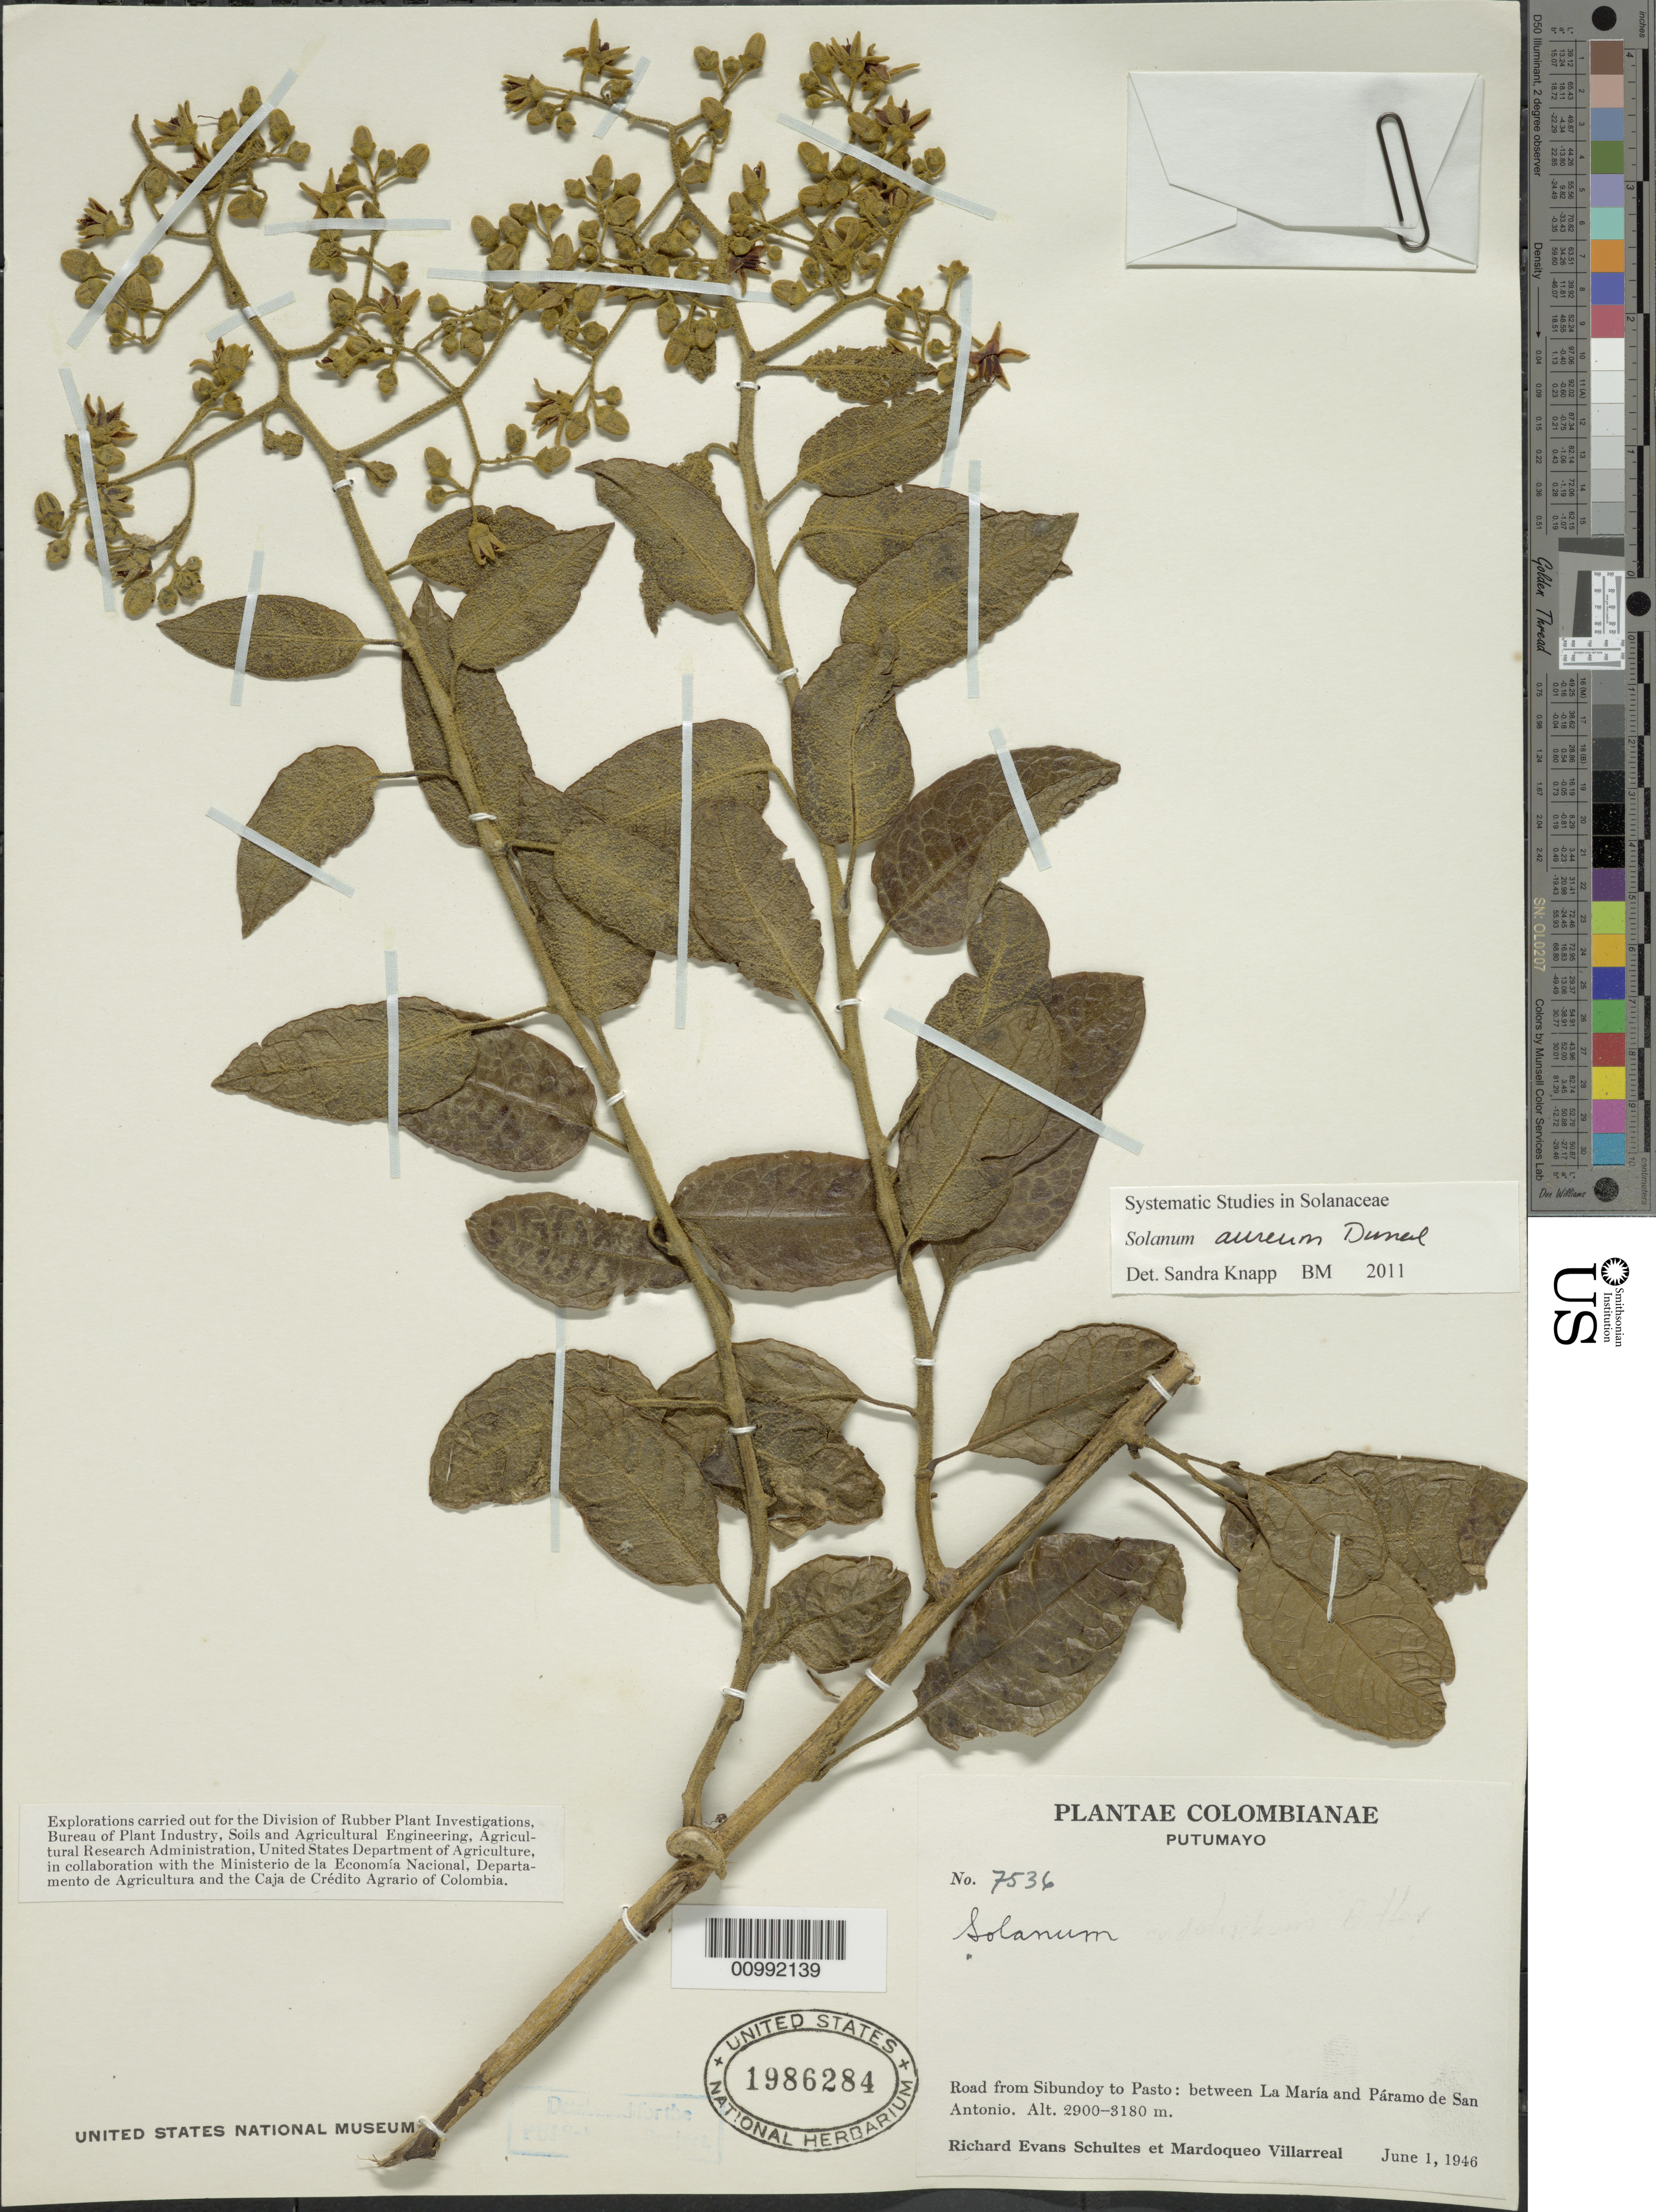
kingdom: Plantae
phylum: Tracheophyta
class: Magnoliopsida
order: Solanales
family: Solanaceae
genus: Solanum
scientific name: Solanum aureum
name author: Dunal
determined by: Knapp, S. D.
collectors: R. E. Schultes & M. Villarreal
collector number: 7536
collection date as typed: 1 Jun 1946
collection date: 1946-06-01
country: Colombia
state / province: Putumayo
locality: road from Sibundoy to Pasto, between La Maria and Páramo de San Antonio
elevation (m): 2900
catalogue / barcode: US 1986284